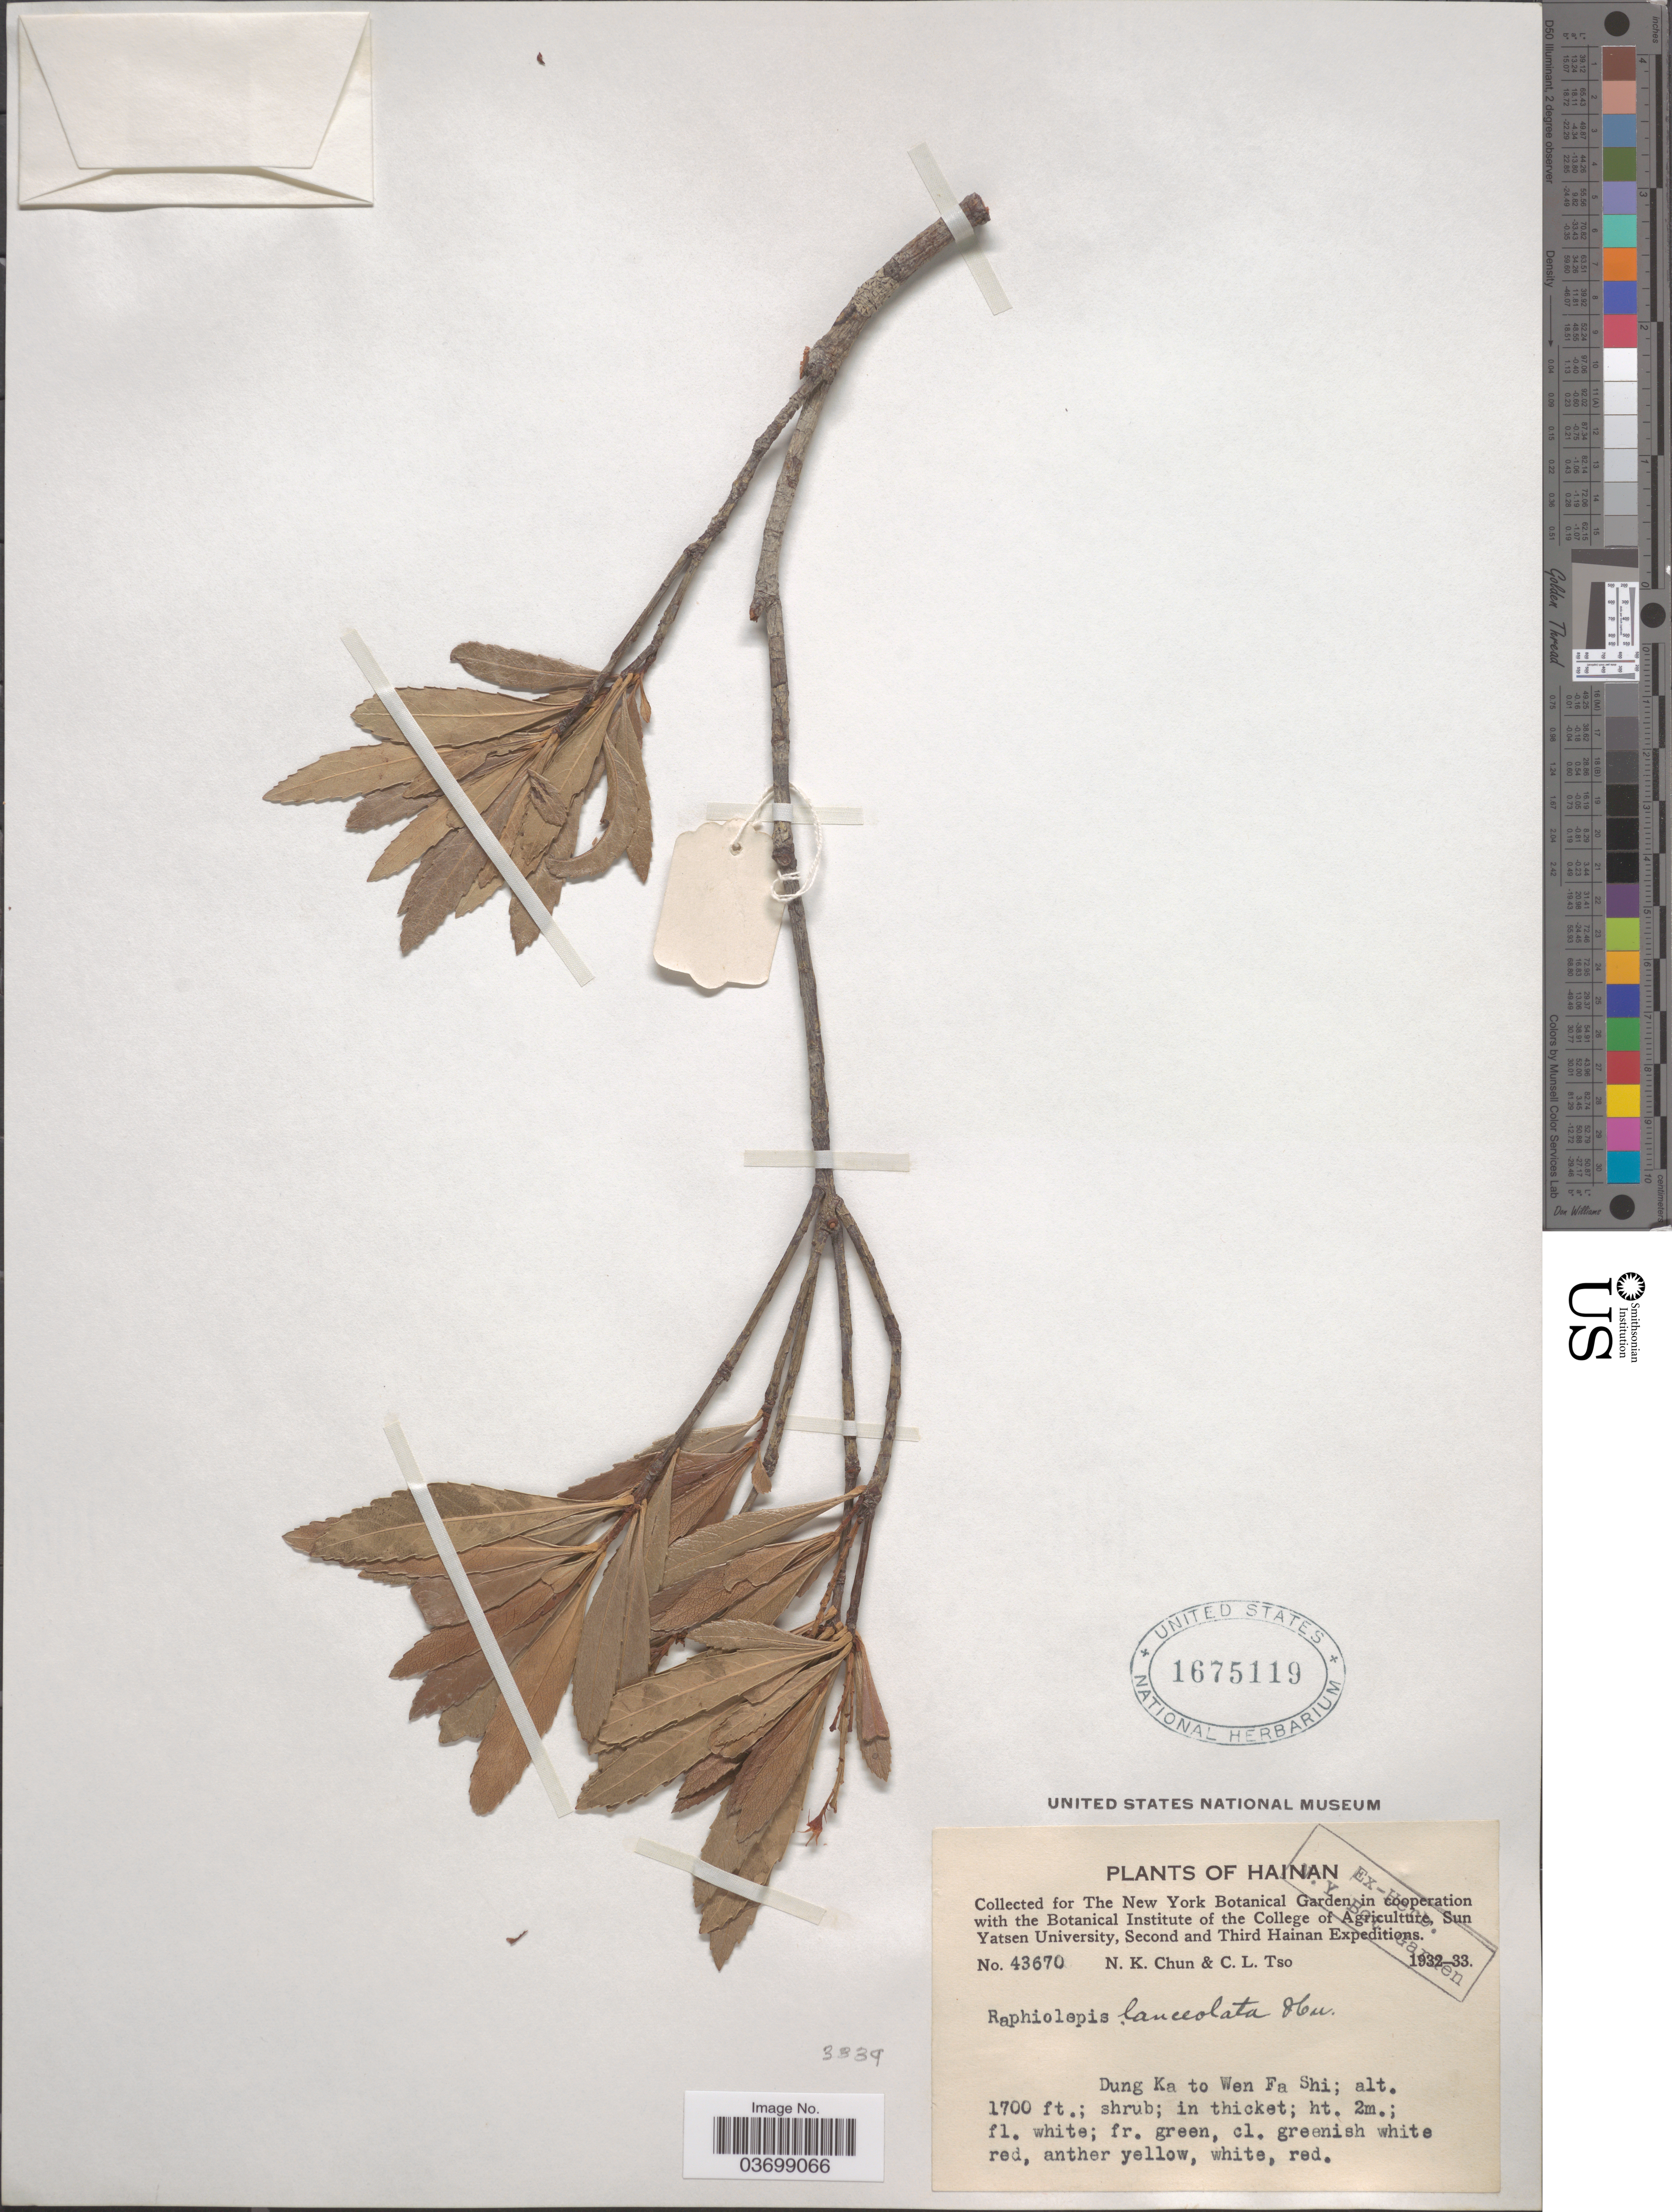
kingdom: Plantae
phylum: Tracheophyta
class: Magnoliopsida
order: Rosales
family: Rosaceae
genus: Rhaphiolepis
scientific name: Rhaphiolepis lanceolata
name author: Hu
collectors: N. K. Chun & C. Tso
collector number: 43670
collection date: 1932/1933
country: China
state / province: Hainan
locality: Dung Ka to Wen Fa Shi.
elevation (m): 518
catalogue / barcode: US 1675119